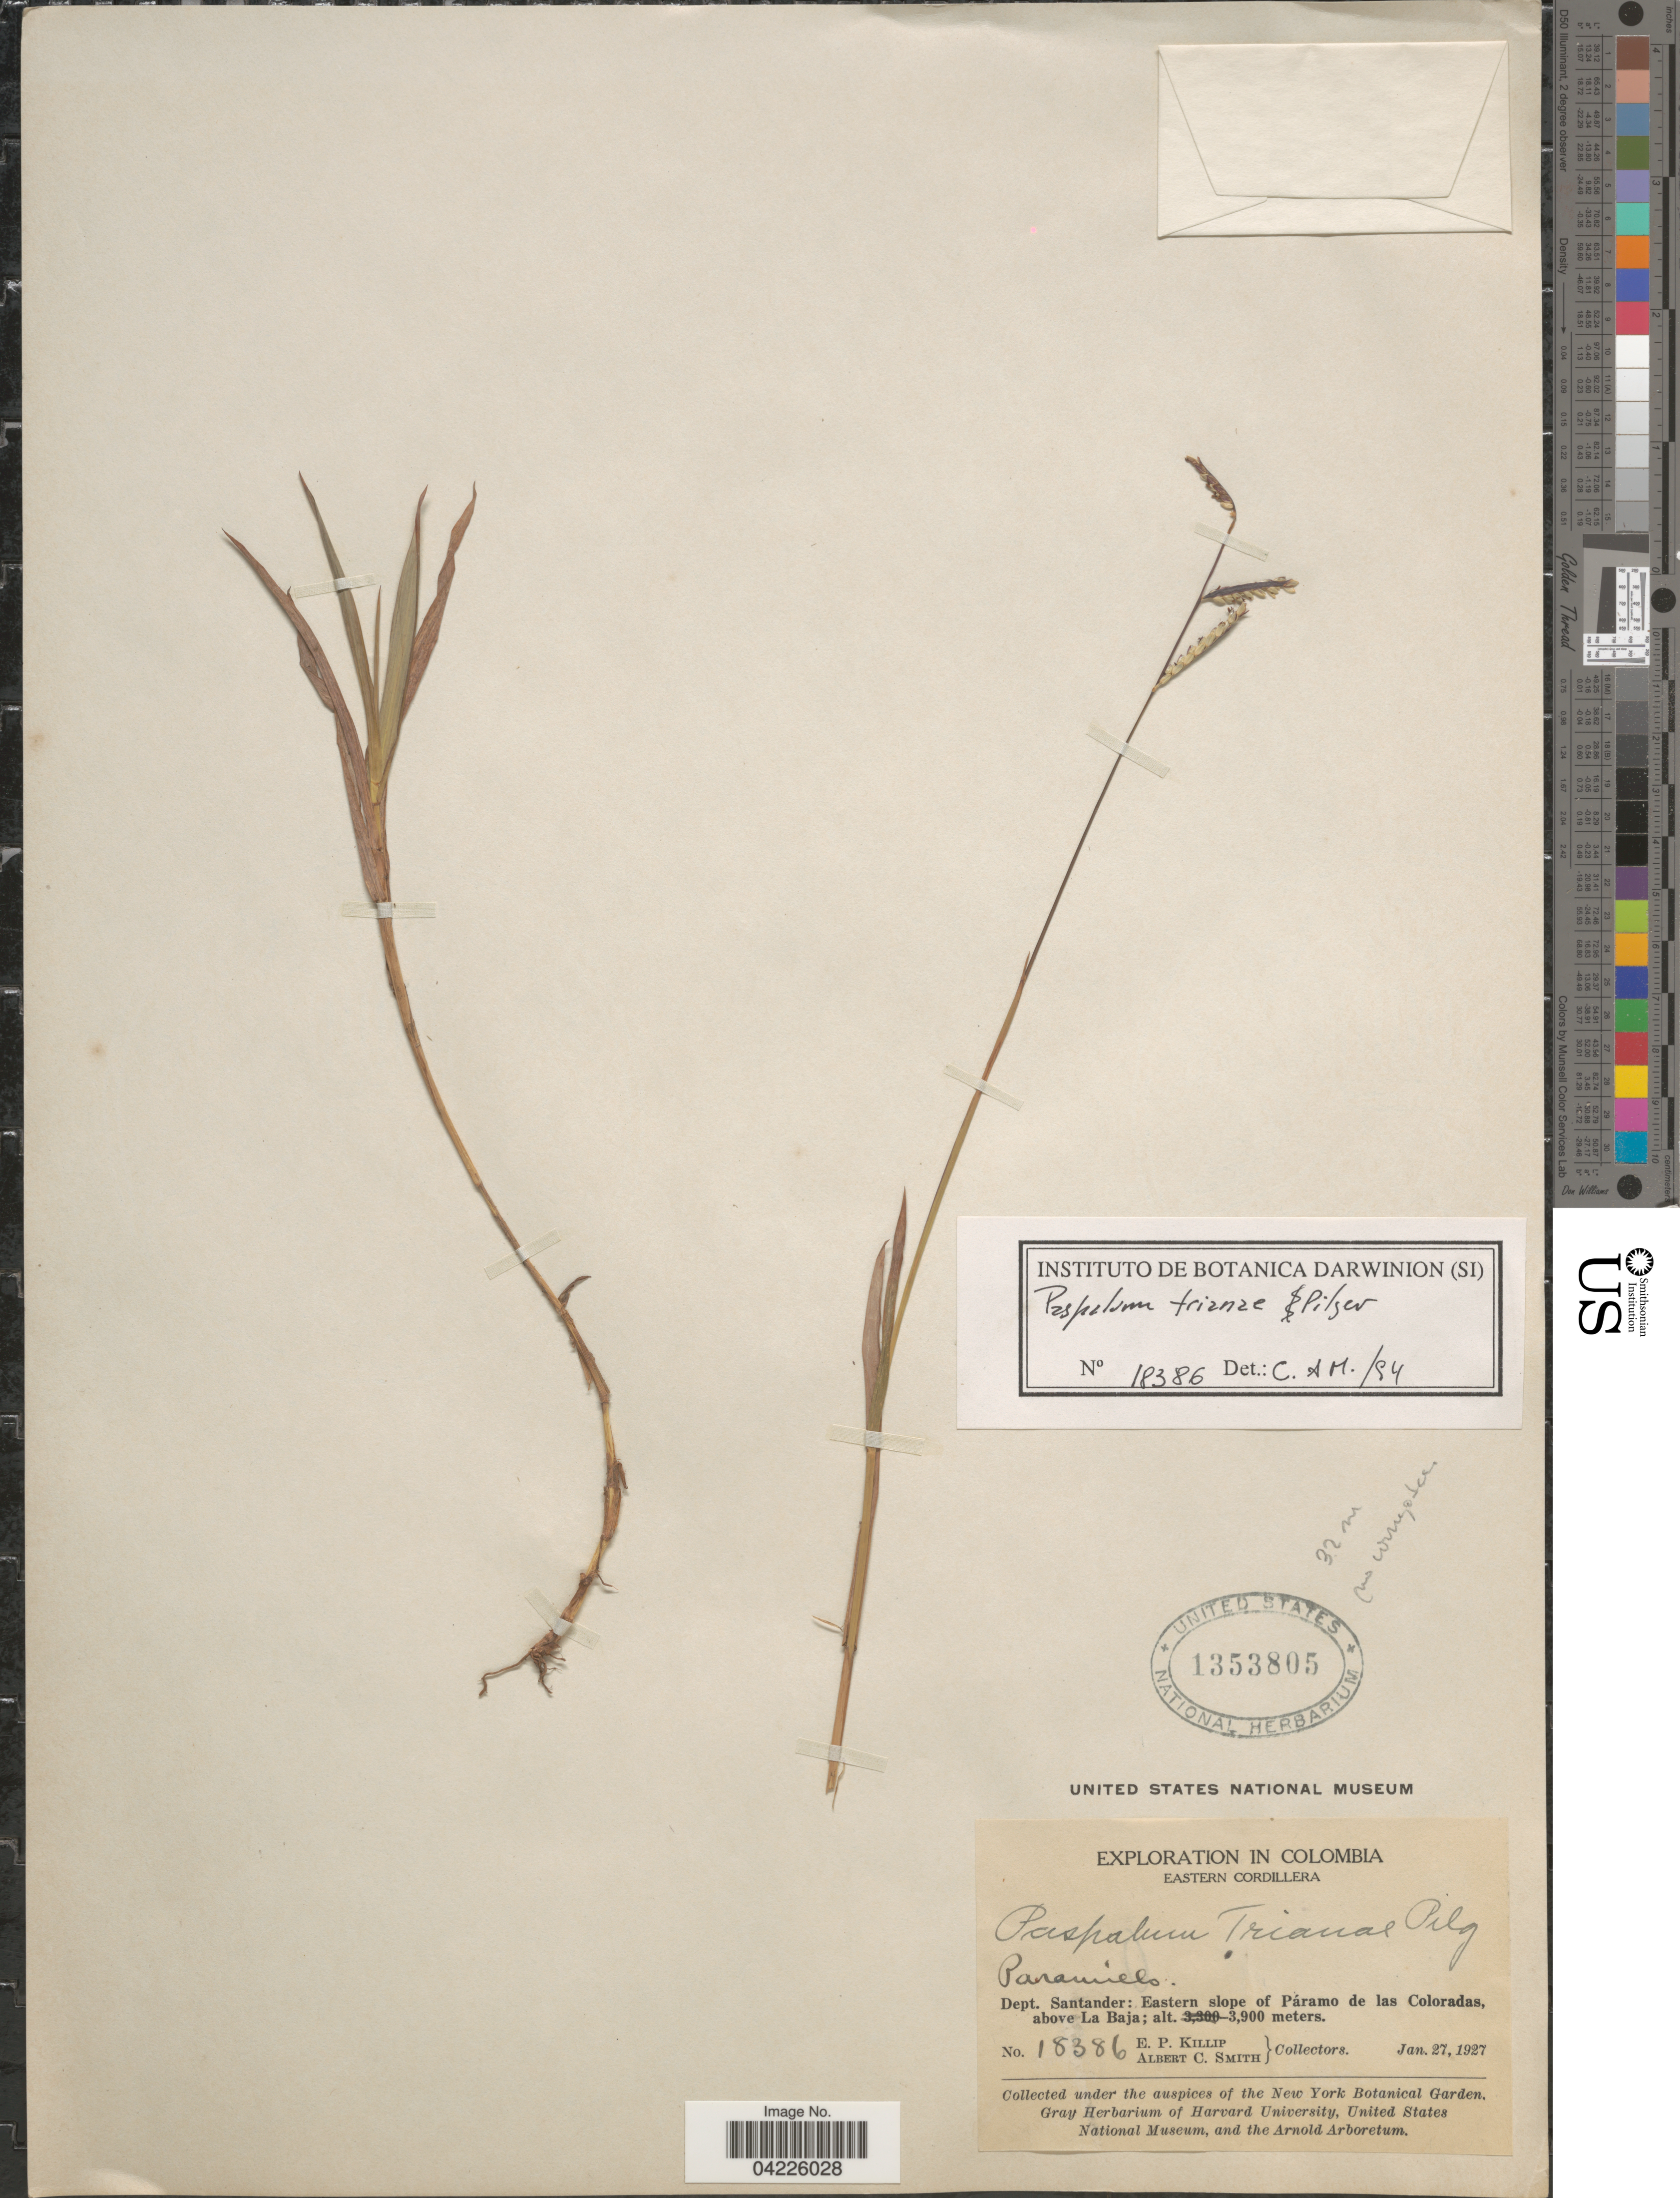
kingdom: Plantae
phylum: Tracheophyta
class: Liliopsida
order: Poales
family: Poaceae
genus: Paspalum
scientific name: Paspalum trianae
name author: Pilg.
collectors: E. P. Killip & A. C. Smith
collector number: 18386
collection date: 1927-01-27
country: Colombia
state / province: Santander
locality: Exploration in Colombia. Eastern Cordillera. Paramillo. Dept. Santander: Eastern slope of Páramo de las Coloradas, above La Baja.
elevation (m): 3900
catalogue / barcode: US 1353805